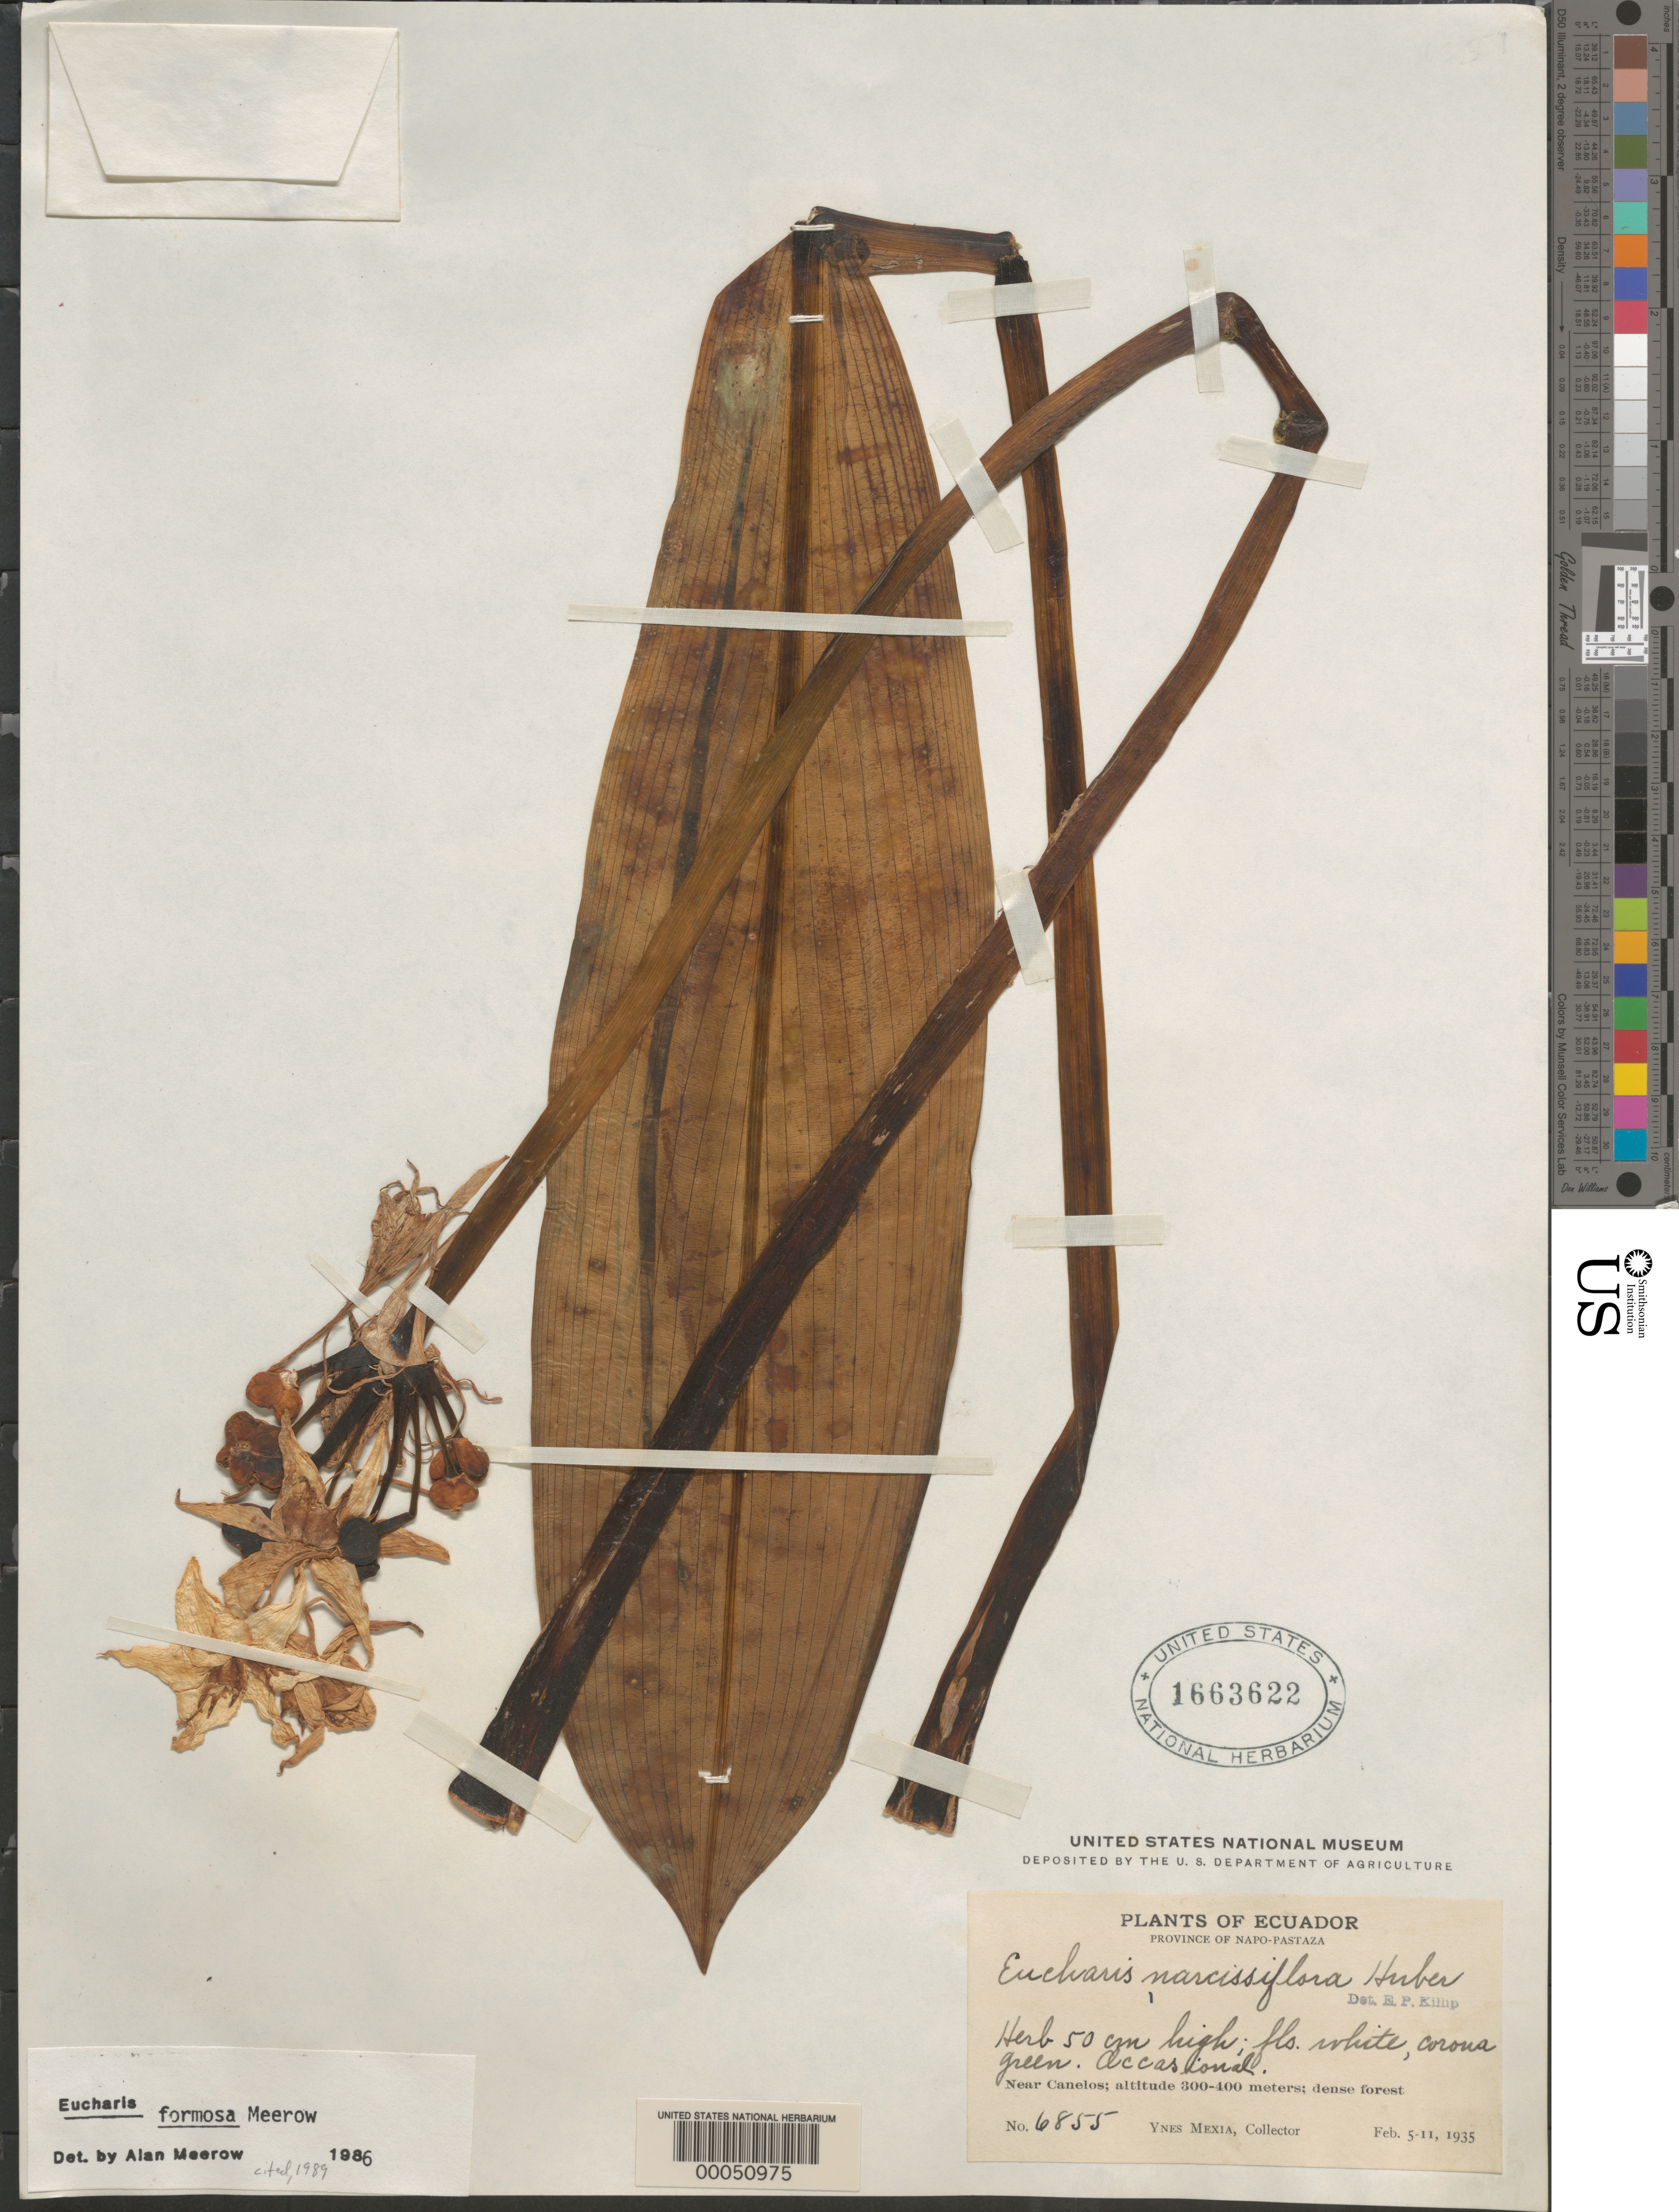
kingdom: Plantae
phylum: Tracheophyta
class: Liliopsida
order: Asparagales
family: Amaryllidaceae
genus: Eucharis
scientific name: Eucharis formosa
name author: Meerow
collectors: Y. Mexia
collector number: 6855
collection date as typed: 05 Feb 1935 to 11 Feb 1935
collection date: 1935-02-05/1935-02-11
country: Ecuador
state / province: Pastaza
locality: Near canelos, Prov. of Napo-pastaza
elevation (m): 300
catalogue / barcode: US 1663622